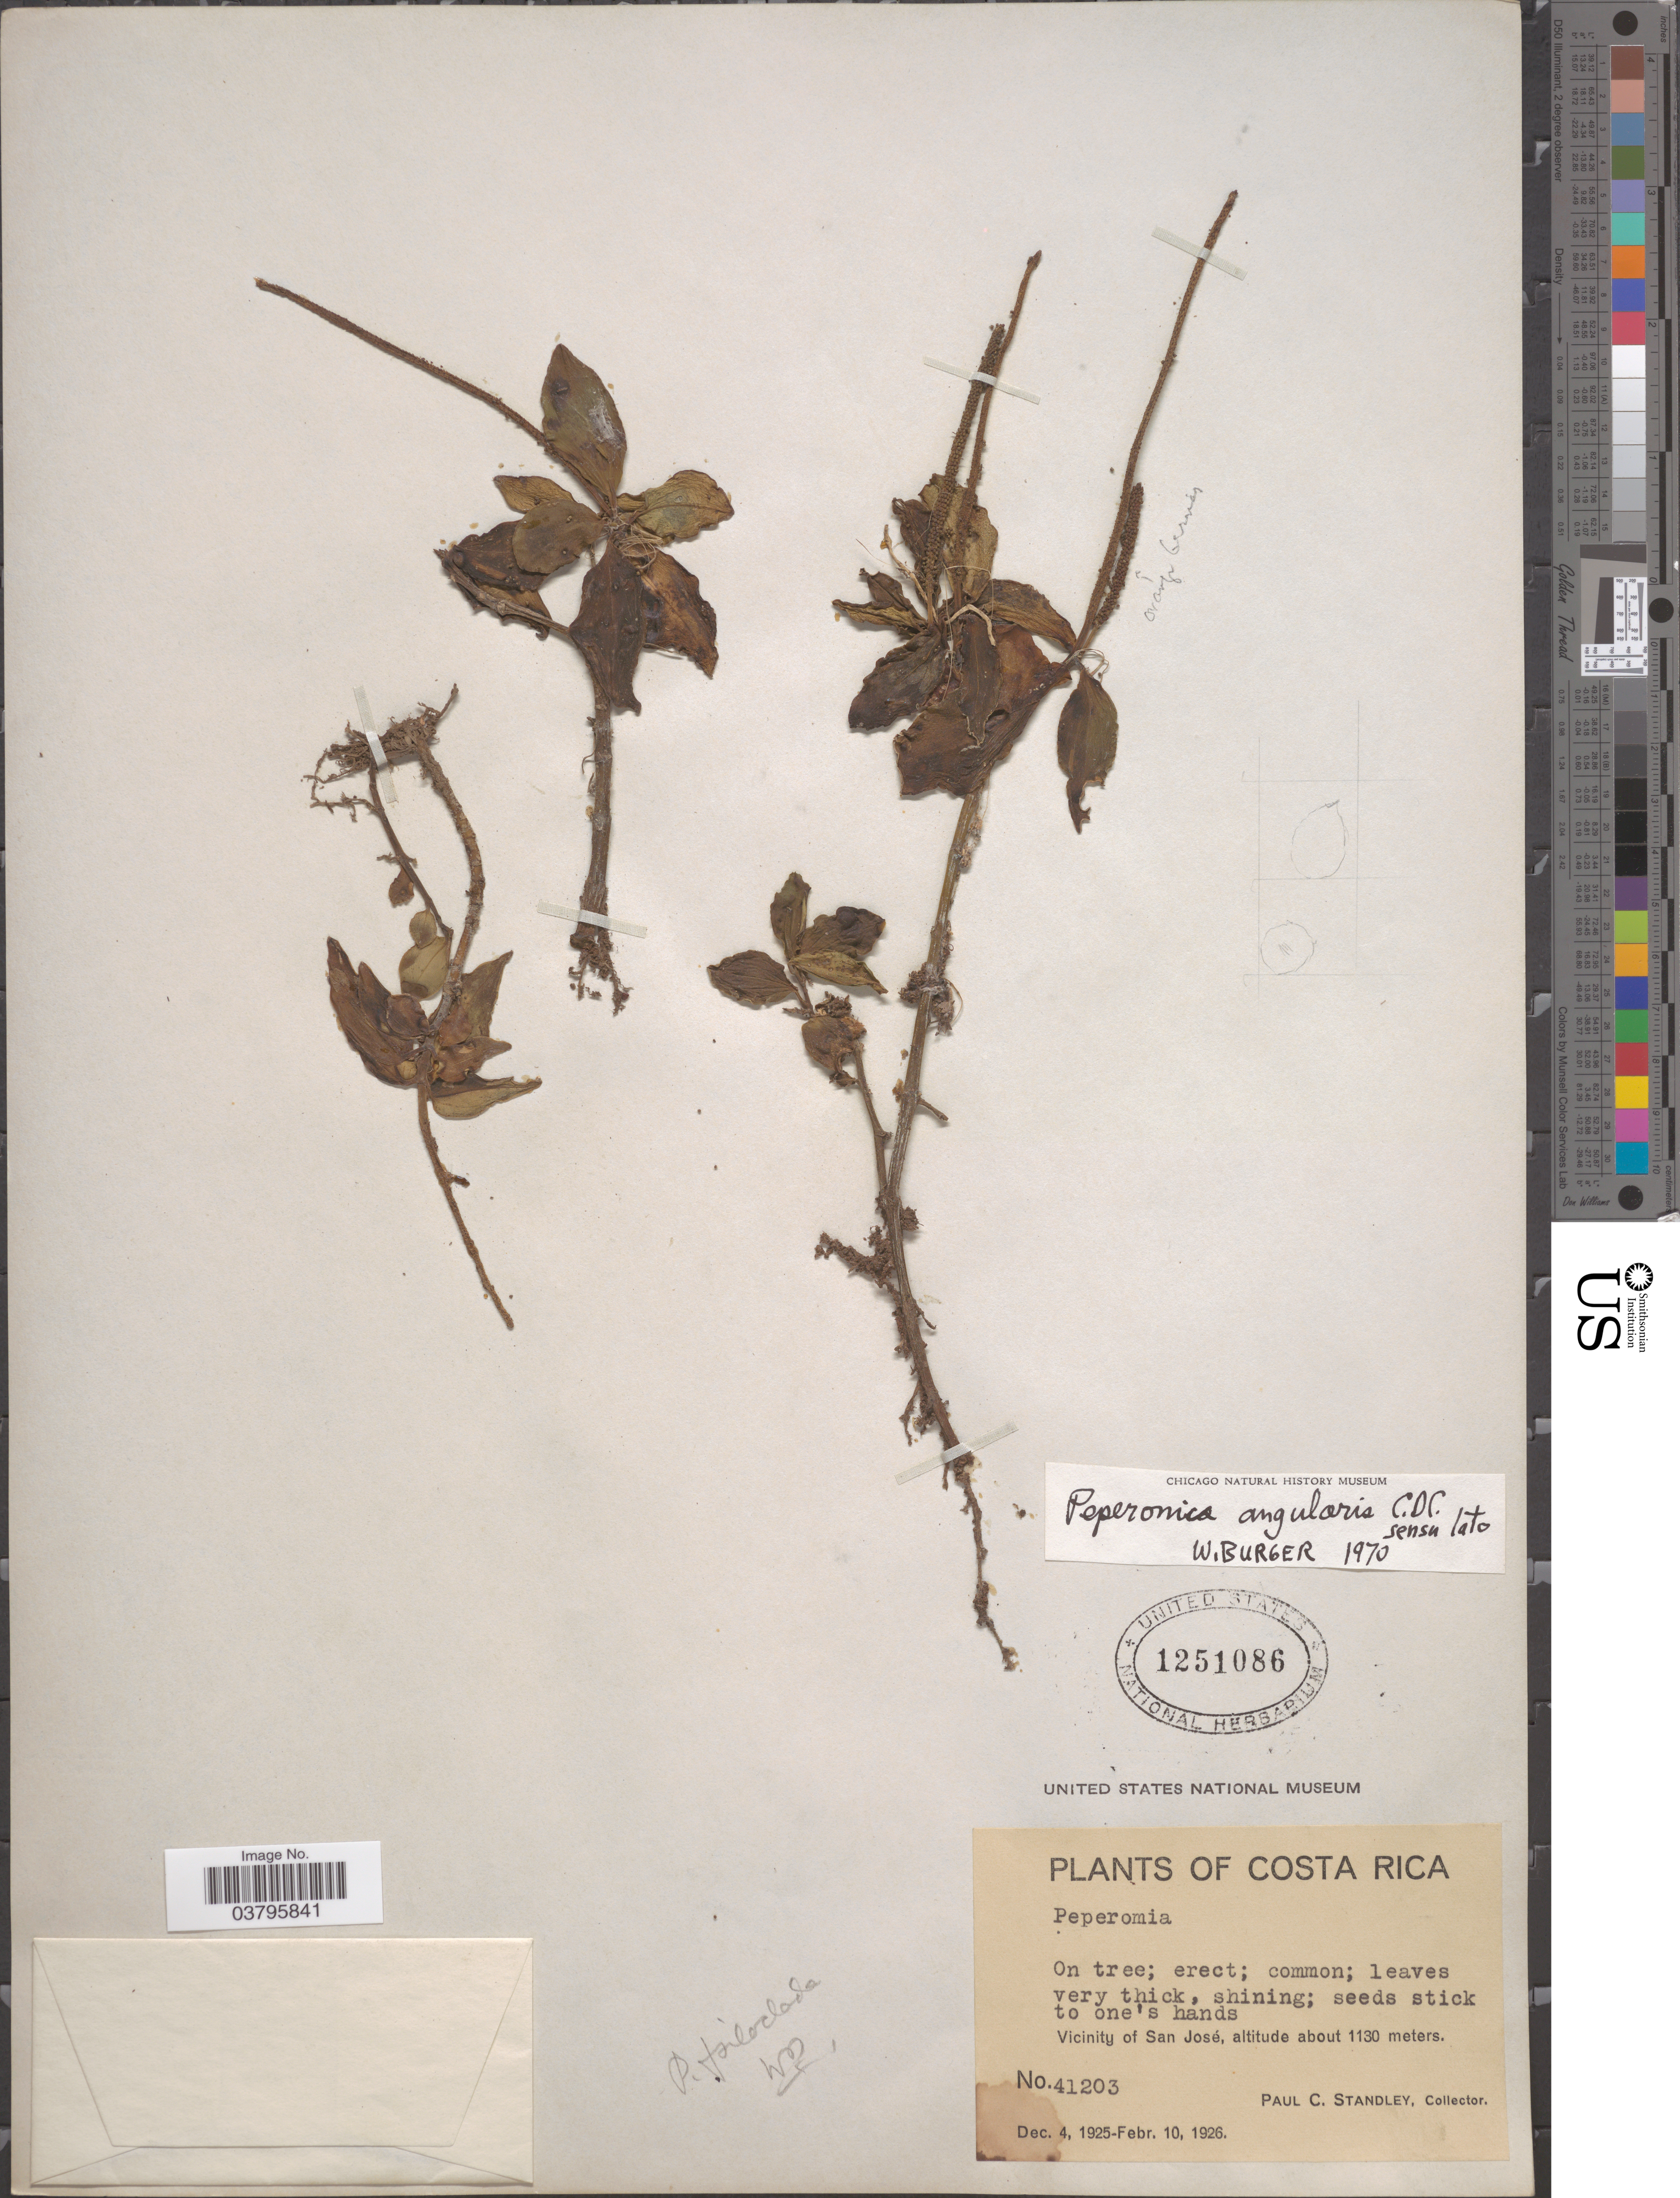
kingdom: Plantae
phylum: Tracheophyta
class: Magnoliopsida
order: Piperales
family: Piperaceae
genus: Peperomia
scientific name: Peperomia san-joseana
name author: C. DC.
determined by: Jiménez, José Estaban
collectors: P. C. Standley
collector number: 41203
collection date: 1925-12-04/1926-02-10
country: Costa Rica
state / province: San José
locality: Vicinity of San José.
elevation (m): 1130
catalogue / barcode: US 1251086